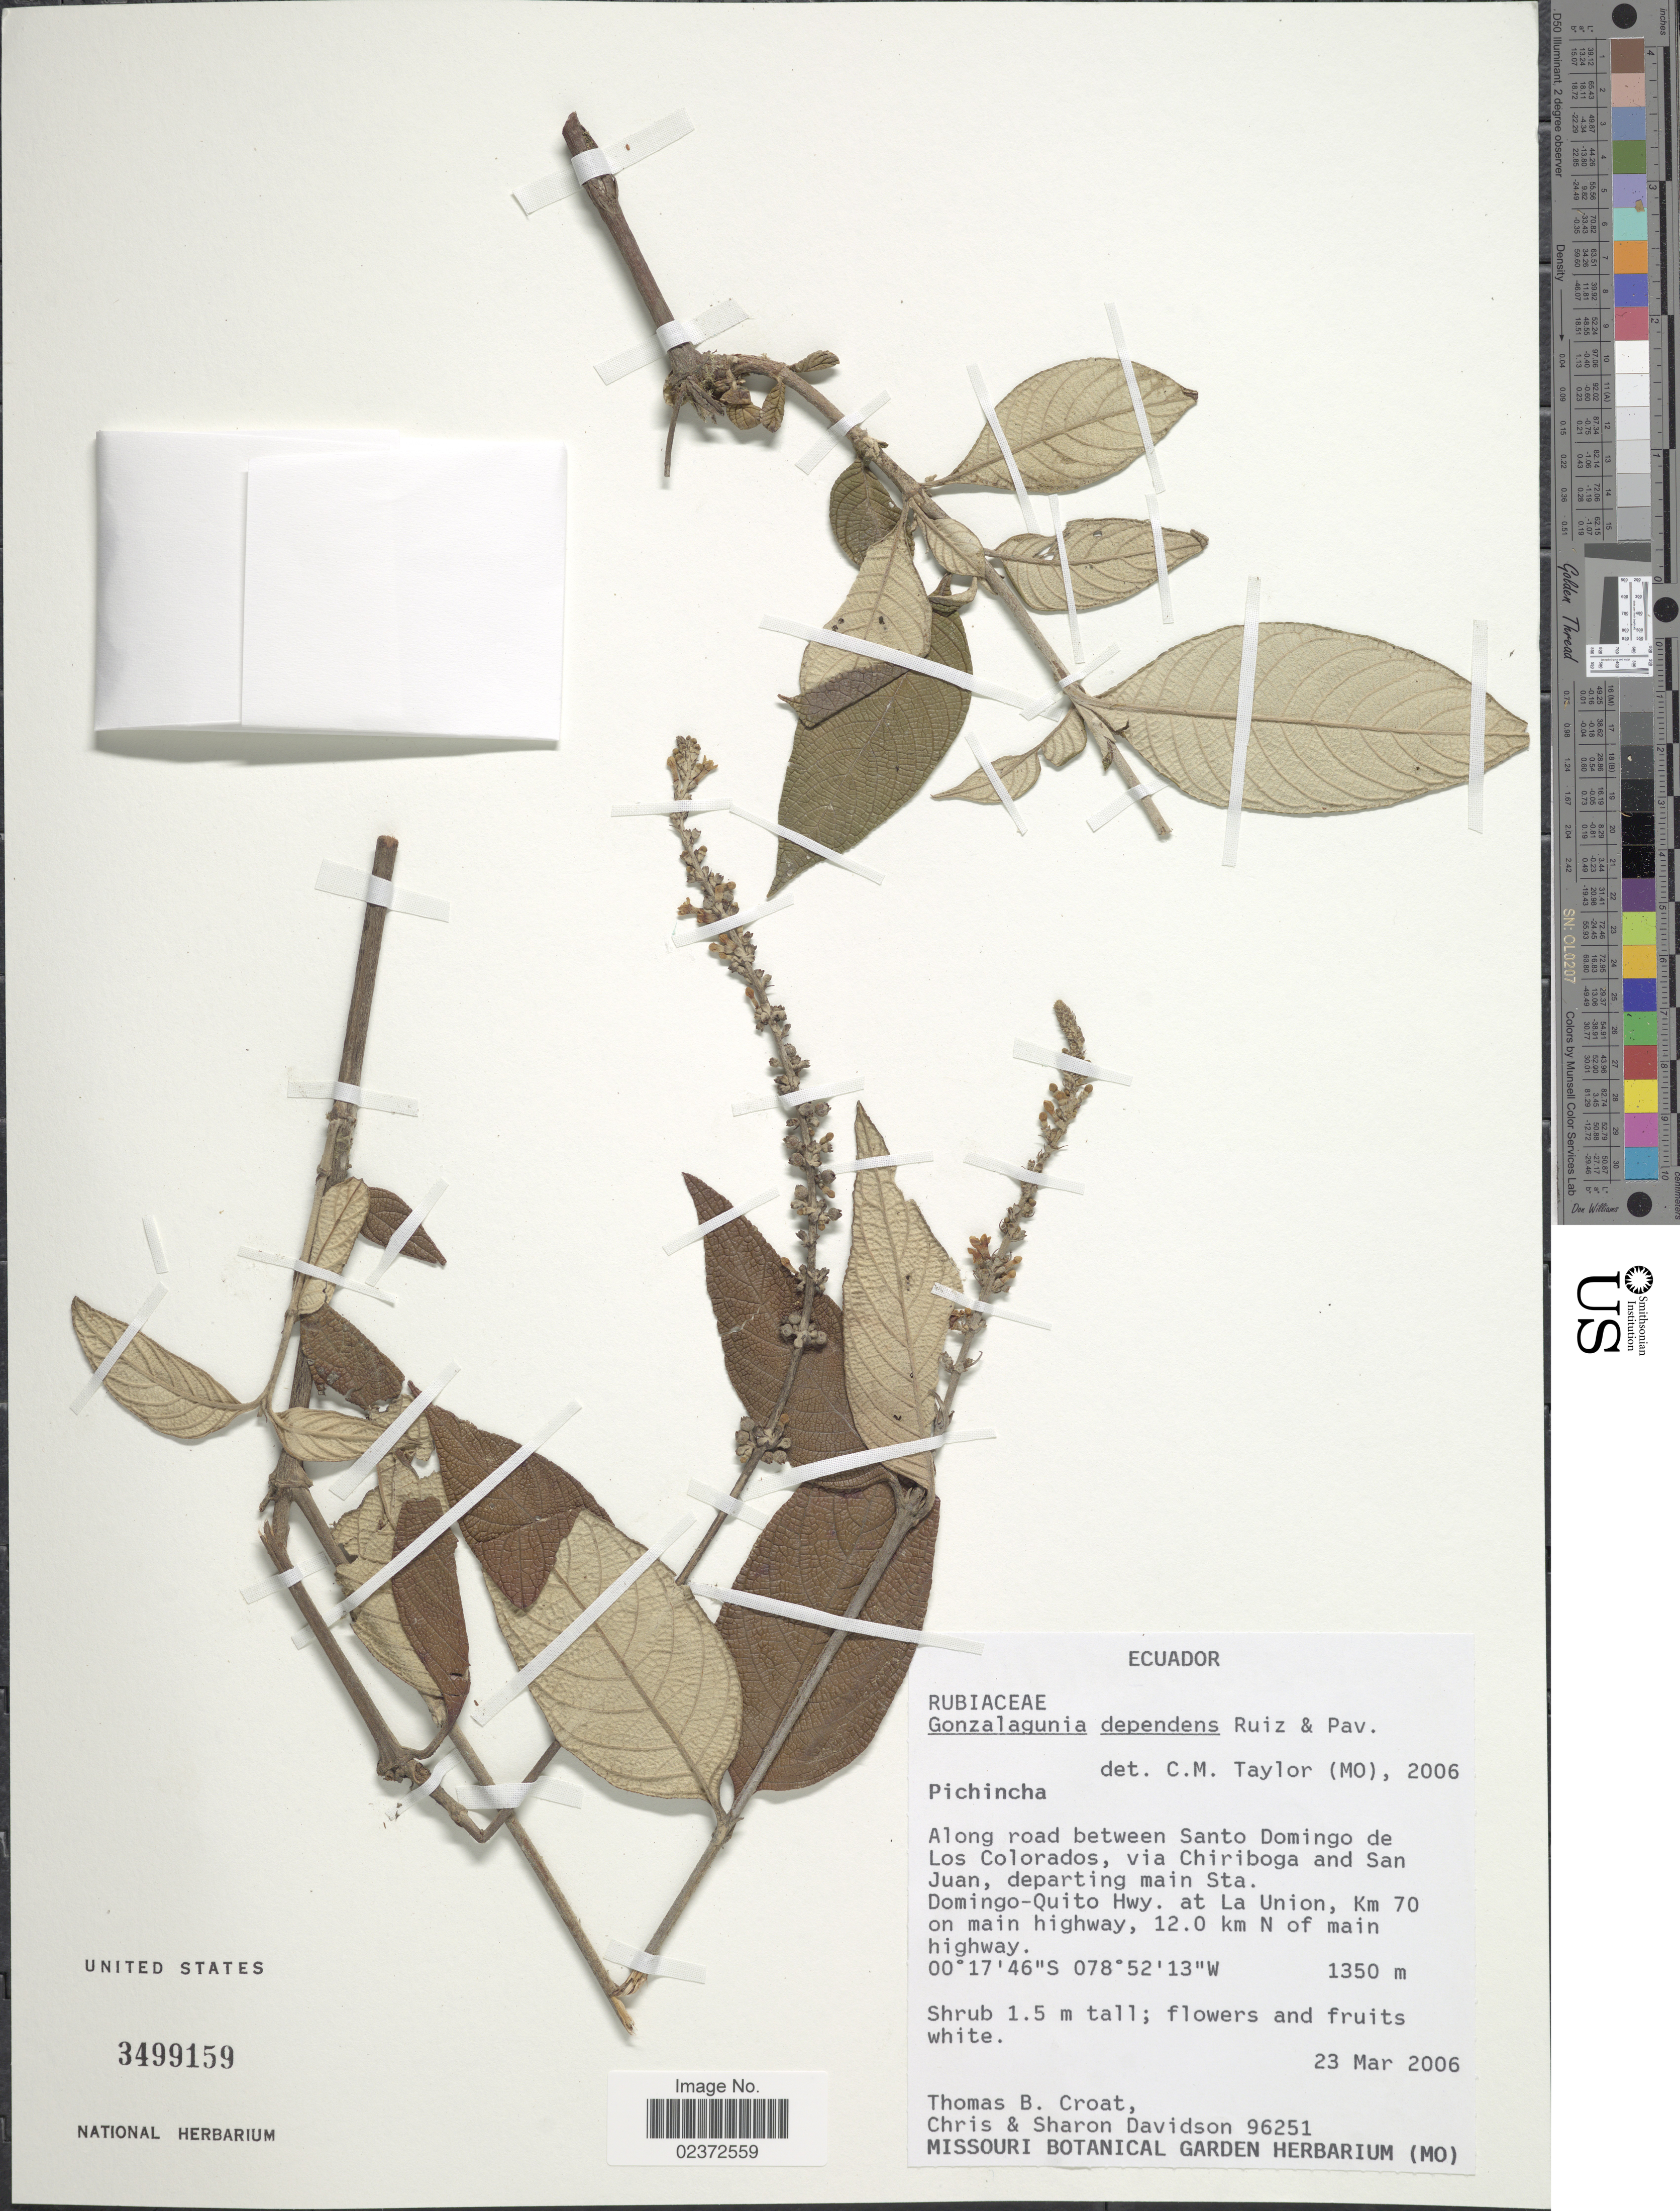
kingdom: Plantae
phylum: Tracheophyta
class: Magnoliopsida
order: Gentianales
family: Rubiaceae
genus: Gonzalagunia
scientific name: Gonzalagunia dependens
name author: Ruiz & Pav.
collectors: T. B. Croat, C. Davidson & S. Davidson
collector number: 96251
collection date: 2006-03-23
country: Ecuador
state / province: Pichincha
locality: Along road between Santo Domingo de Los Colorados, via Chiriboga and San Juan, departing main Sta. Domingo-Quito Hwy at La Union, Km 70 on main highway, 12.0 km N of main highway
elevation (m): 1350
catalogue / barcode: US 3499159